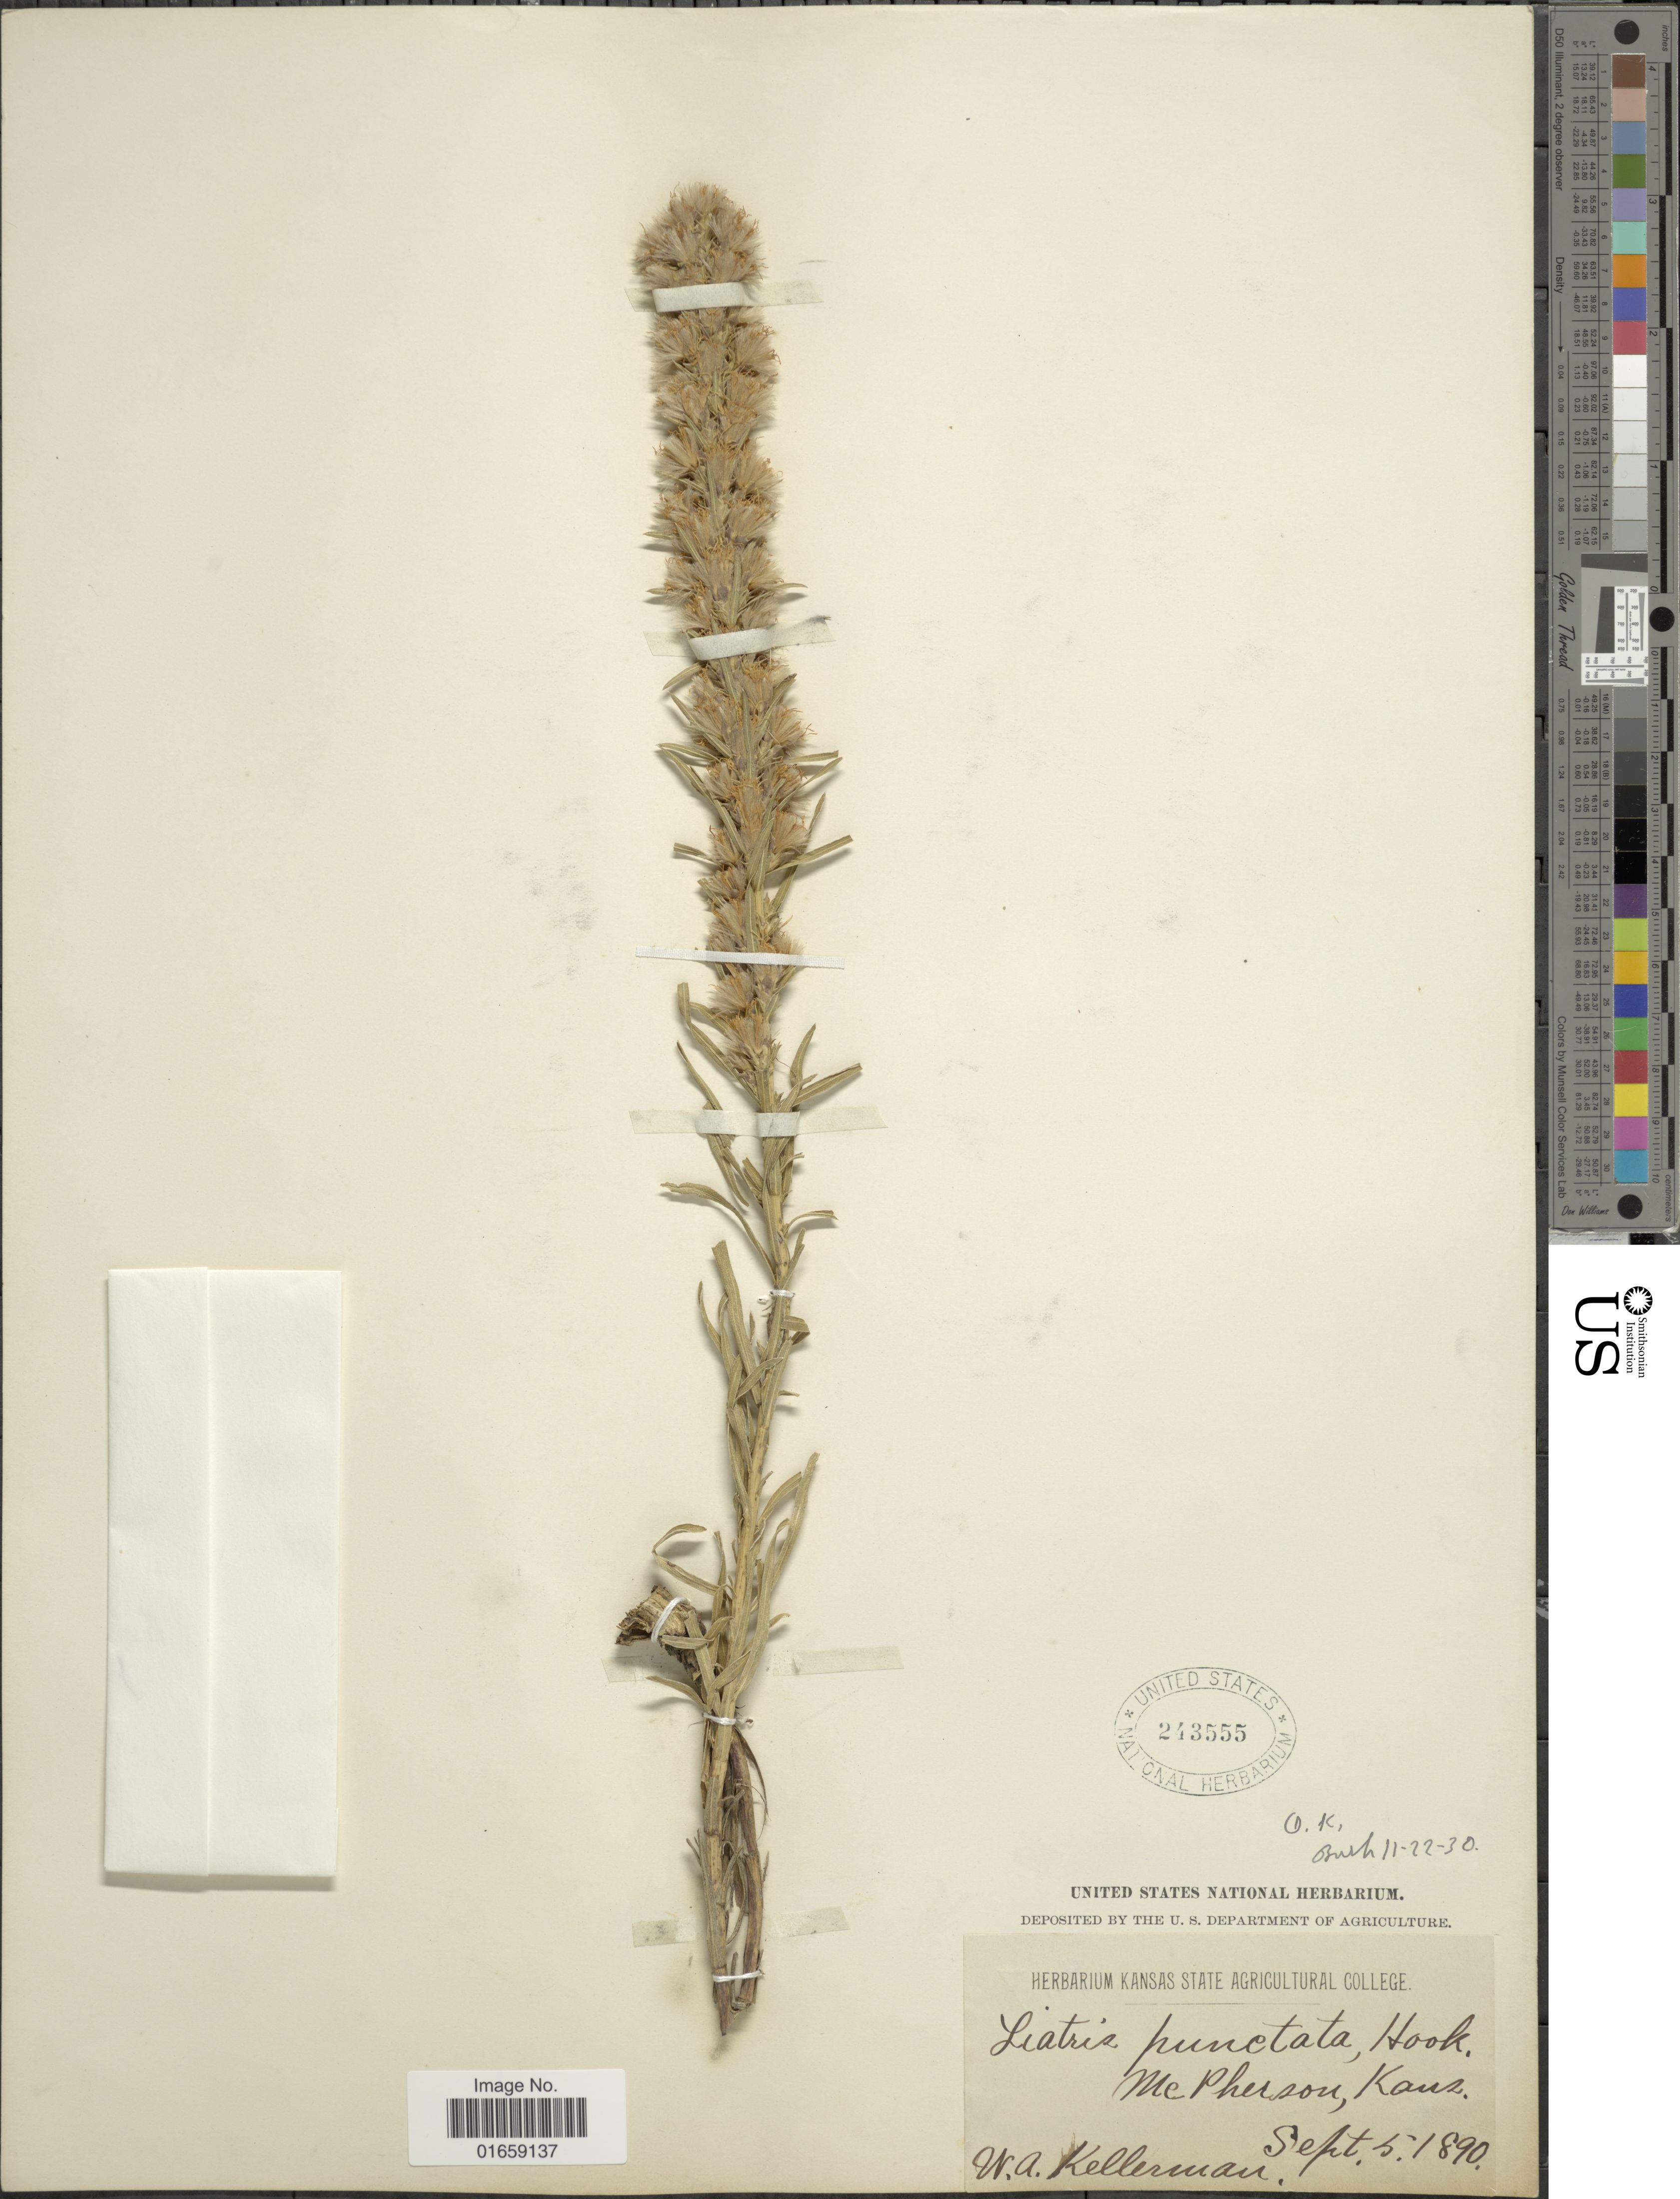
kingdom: Plantae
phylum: Tracheophyta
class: Magnoliopsida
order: Asterales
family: Asteraceae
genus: Liatris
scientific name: Liatris punctata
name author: Hook.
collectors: W. Kellerman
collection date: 1890-09-05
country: United States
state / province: Kansas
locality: McPherson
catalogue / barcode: US 243555